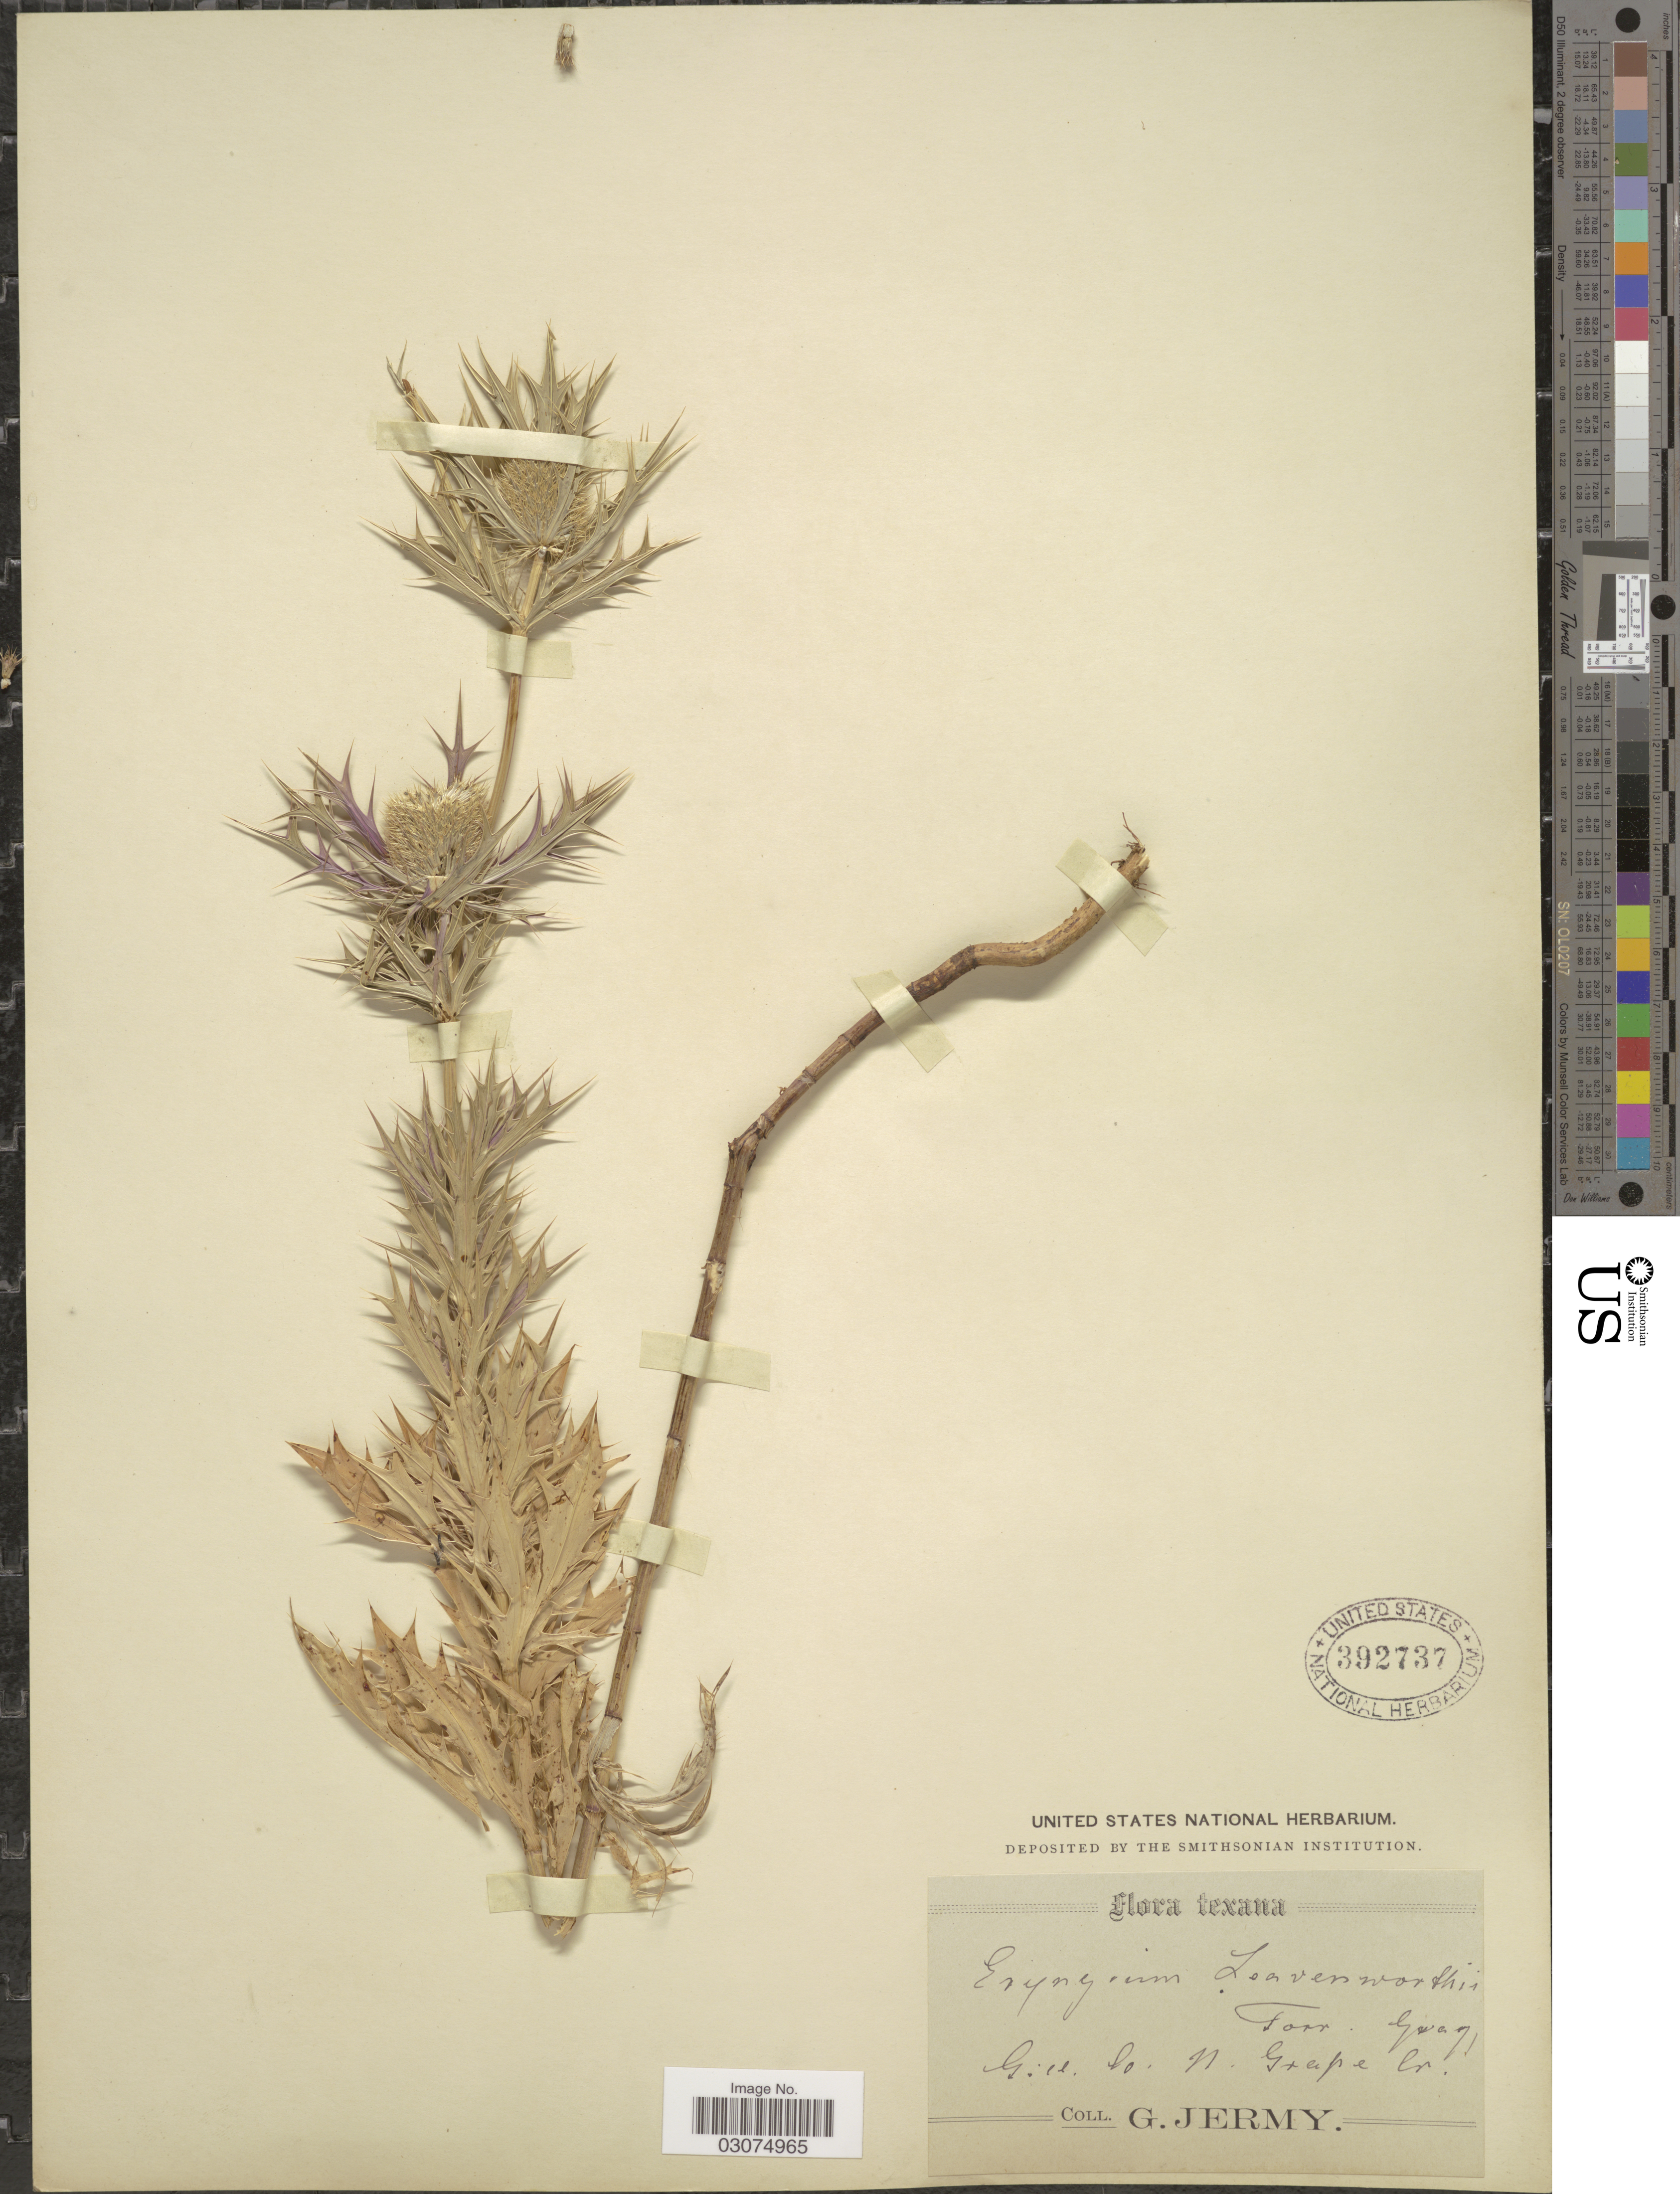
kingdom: Plantae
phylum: Tracheophyta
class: Magnoliopsida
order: Apiales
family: Apiaceae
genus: Eryngium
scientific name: Eryngium leavenworthii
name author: Torr. & A. Gray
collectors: G. Jermy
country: United States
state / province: Texas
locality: Gill. Co. N. Grape Cr.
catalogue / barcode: US 392737